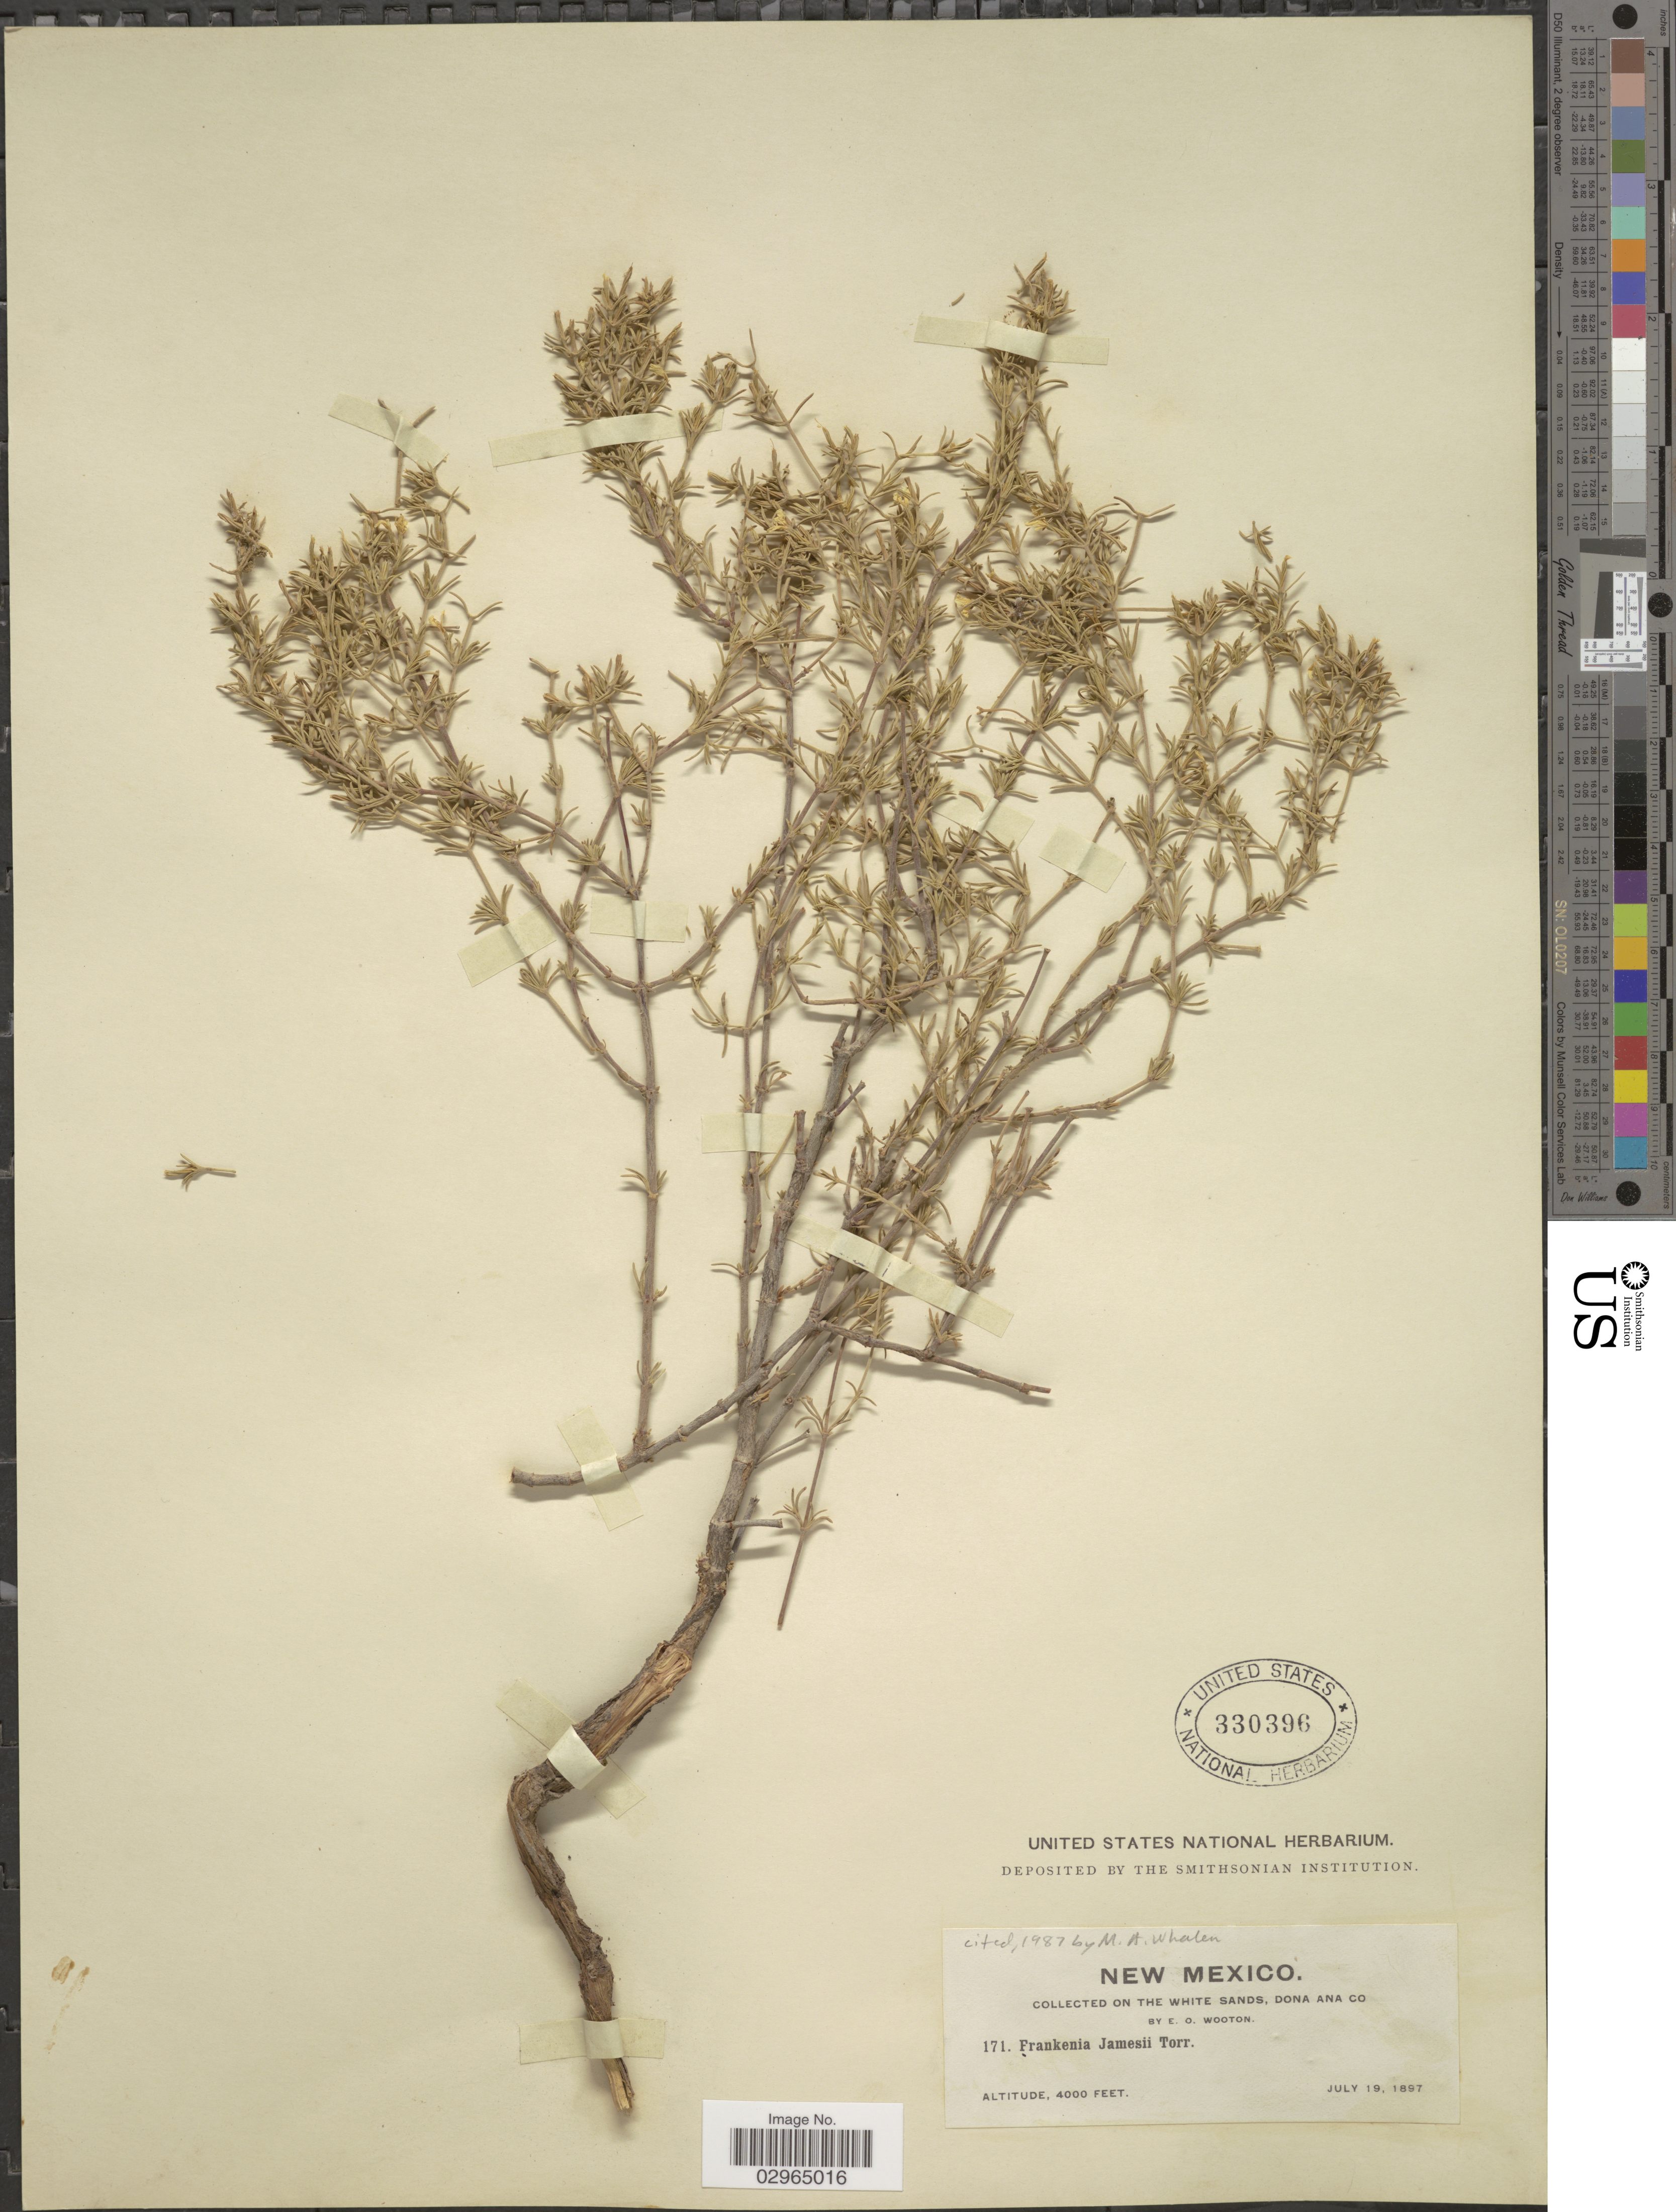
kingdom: Plantae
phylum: Tracheophyta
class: Magnoliopsida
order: Caryophyllales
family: Frankeniaceae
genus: Frankenia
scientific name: Frankenia jamesii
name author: Torr.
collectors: E. O. Wooton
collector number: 171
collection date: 1897-07-19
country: United States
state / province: New Mexico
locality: On the White Sands, Dona Ana Co.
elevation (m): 1219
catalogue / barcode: US 330396